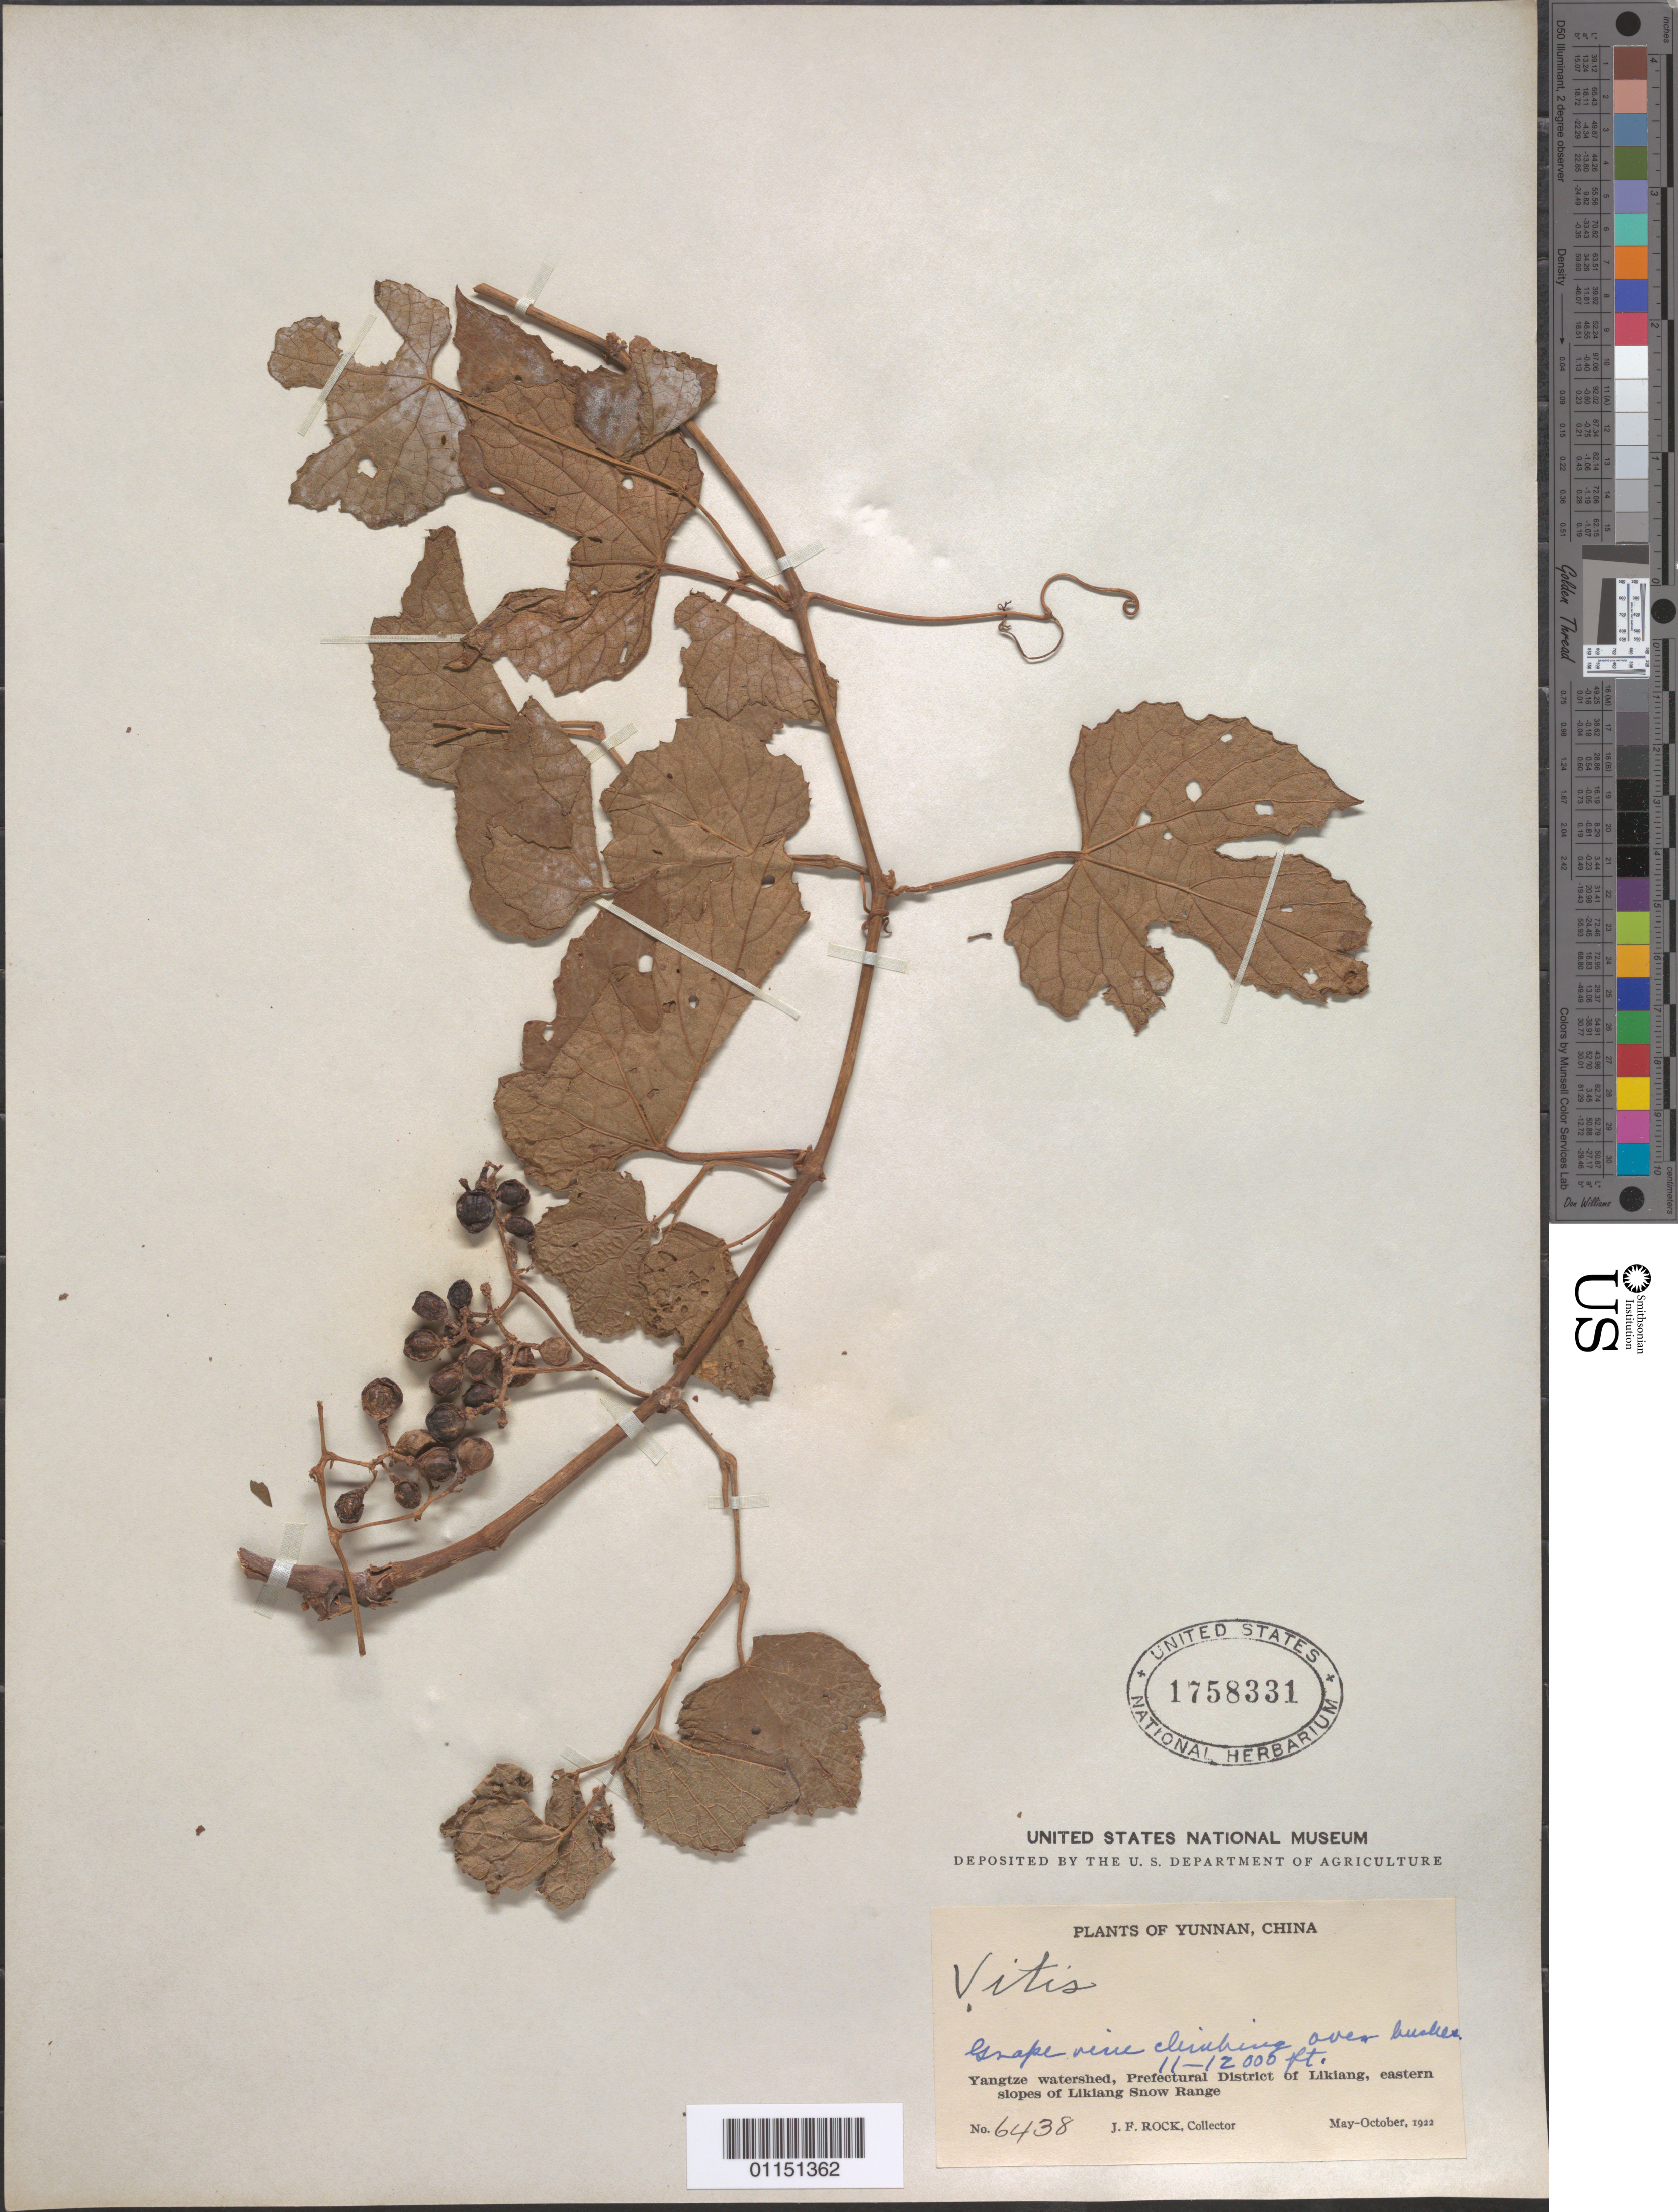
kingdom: Plantae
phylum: Tracheophyta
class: Magnoliopsida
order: Vitales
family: Vitaceae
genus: Vitis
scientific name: Vitis sp.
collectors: J. F. Rock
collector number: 6438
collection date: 1922-05/1922-10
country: China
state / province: Yunnan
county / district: Prefectural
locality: Yangtze watershed. Likiang, E slopes of Likiang Snow Range.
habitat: Grape vine climbing over bushes.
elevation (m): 3353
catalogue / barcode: US 1758331